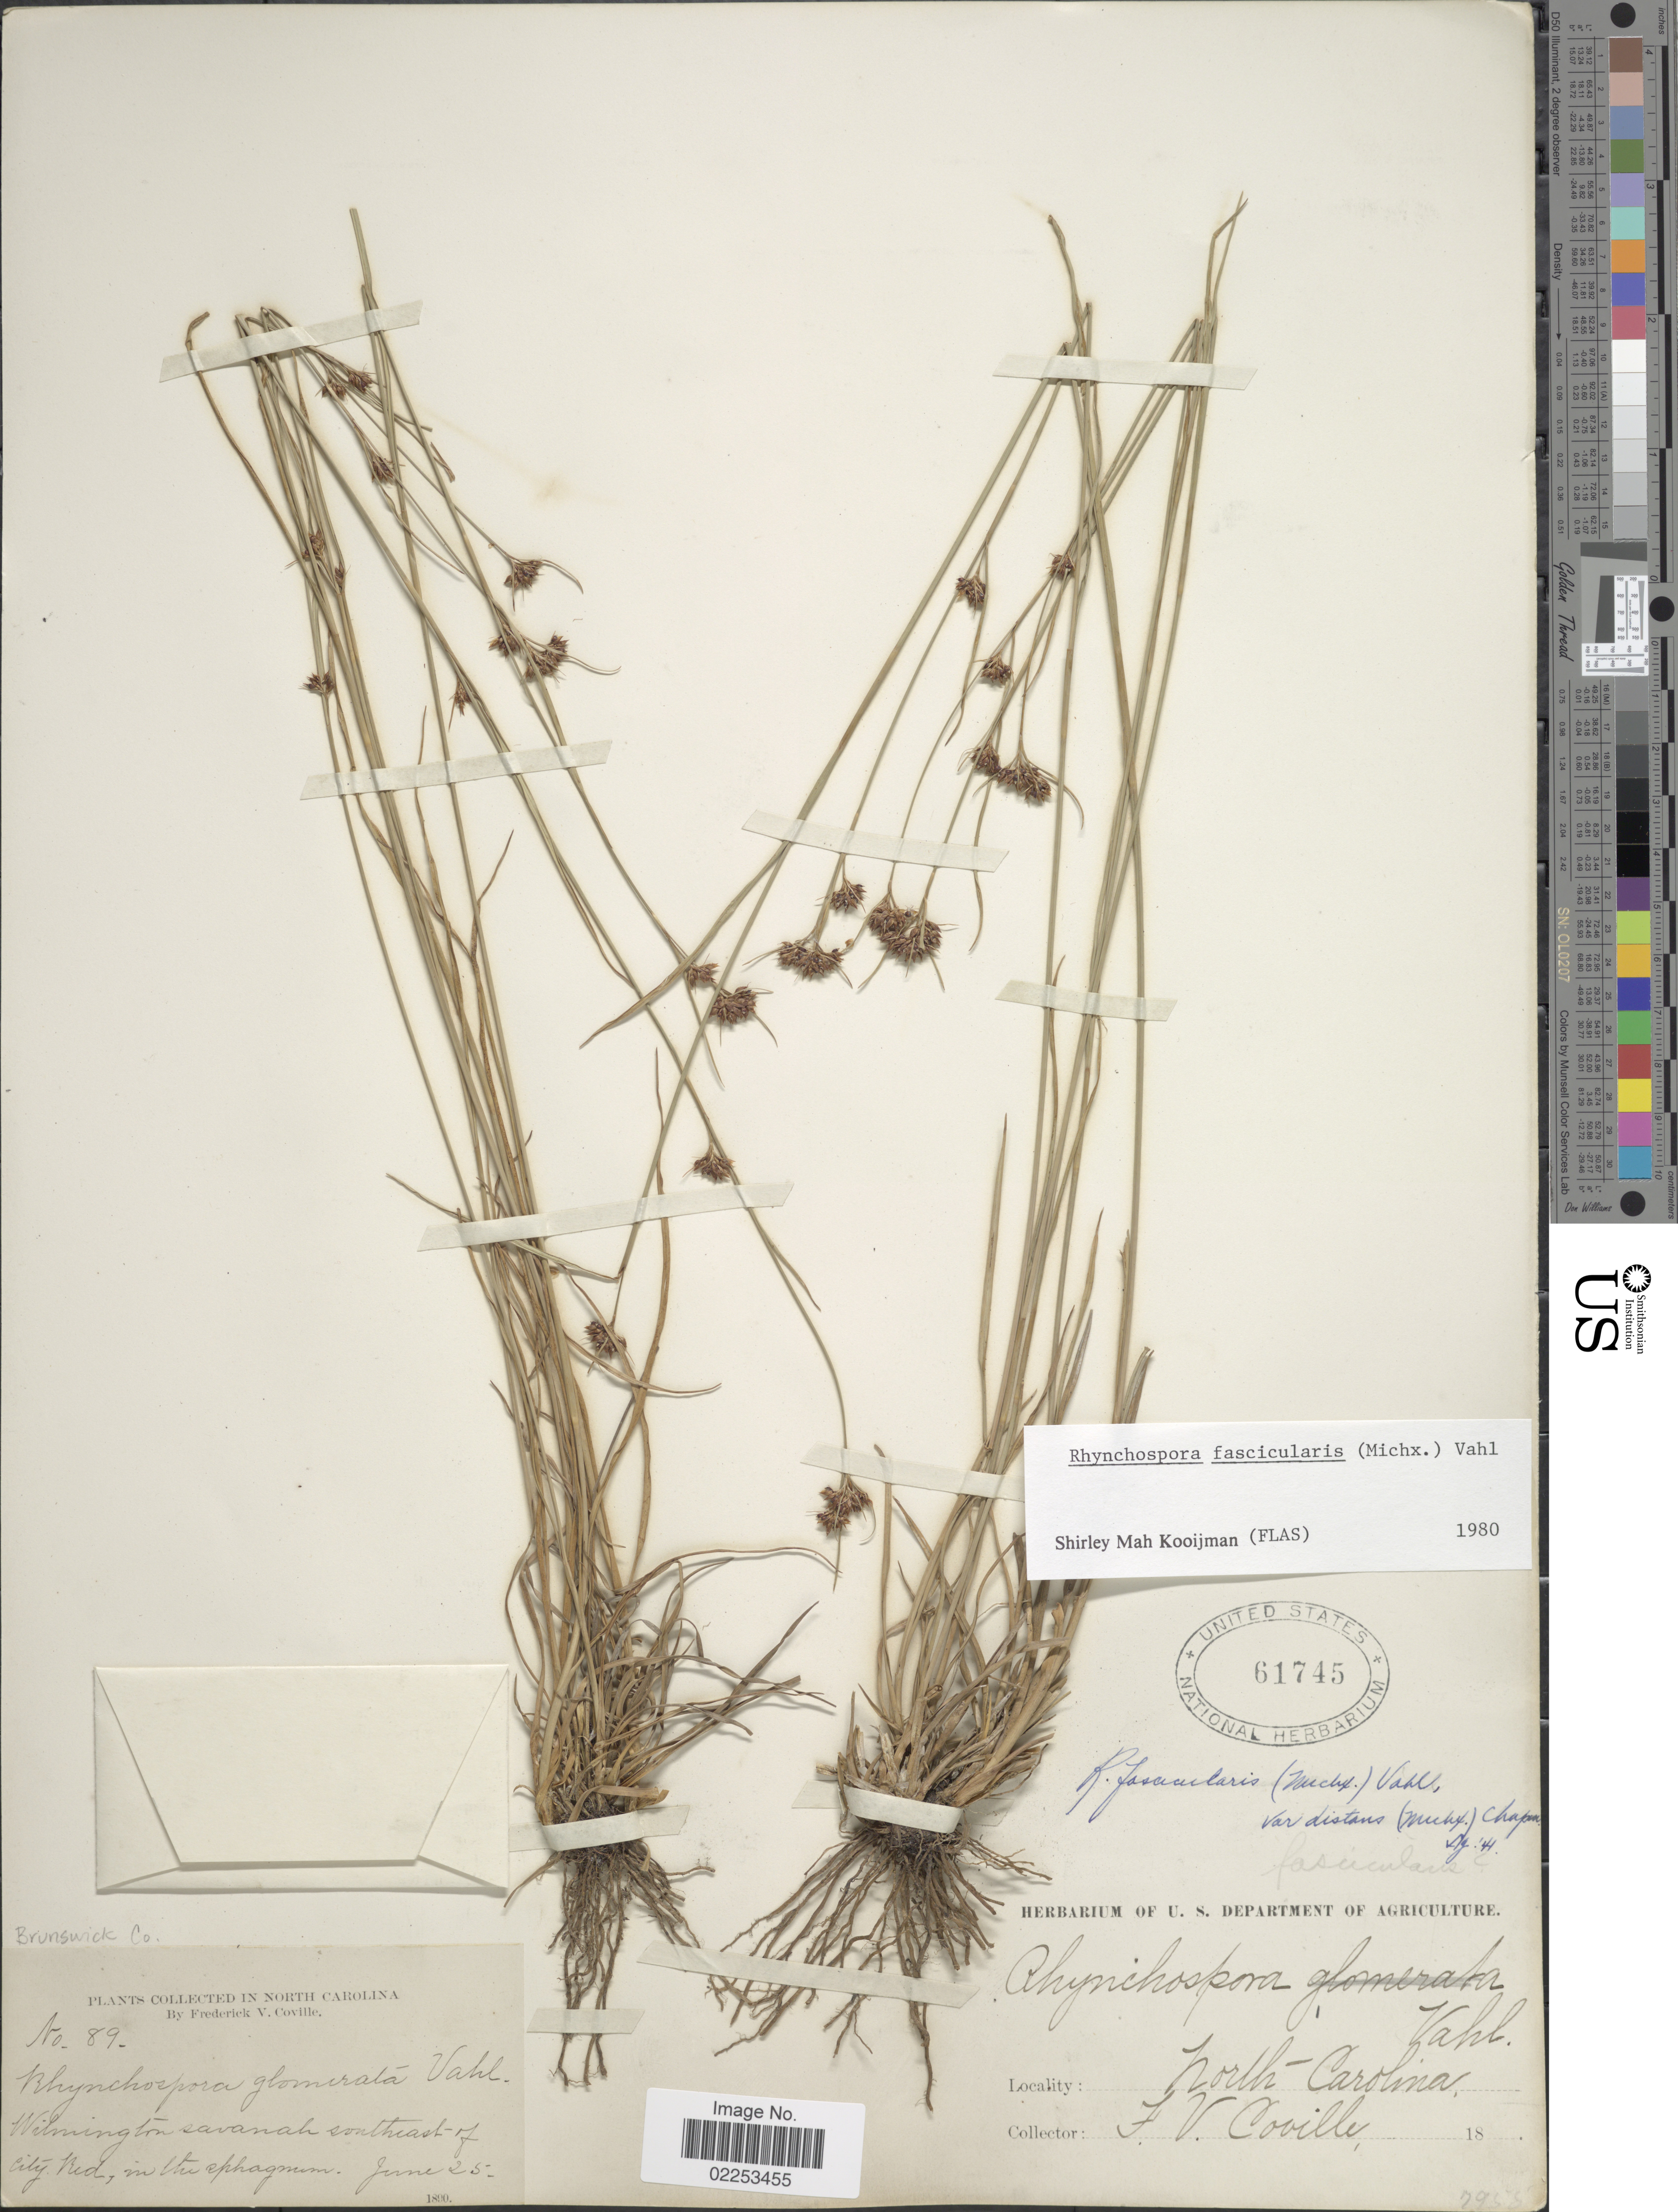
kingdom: Plantae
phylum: Tracheophyta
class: Liliopsida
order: Poales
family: Cyperaceae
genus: Rhynchospora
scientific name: Rhynchospora fascicularis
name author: (Michx.) Vahl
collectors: F. V. Coville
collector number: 89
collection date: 1890-06-25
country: United States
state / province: North Carolina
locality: Wilmington savanah southeast of City Red, in the sphagnum, Brunswick Co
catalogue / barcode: US 61745